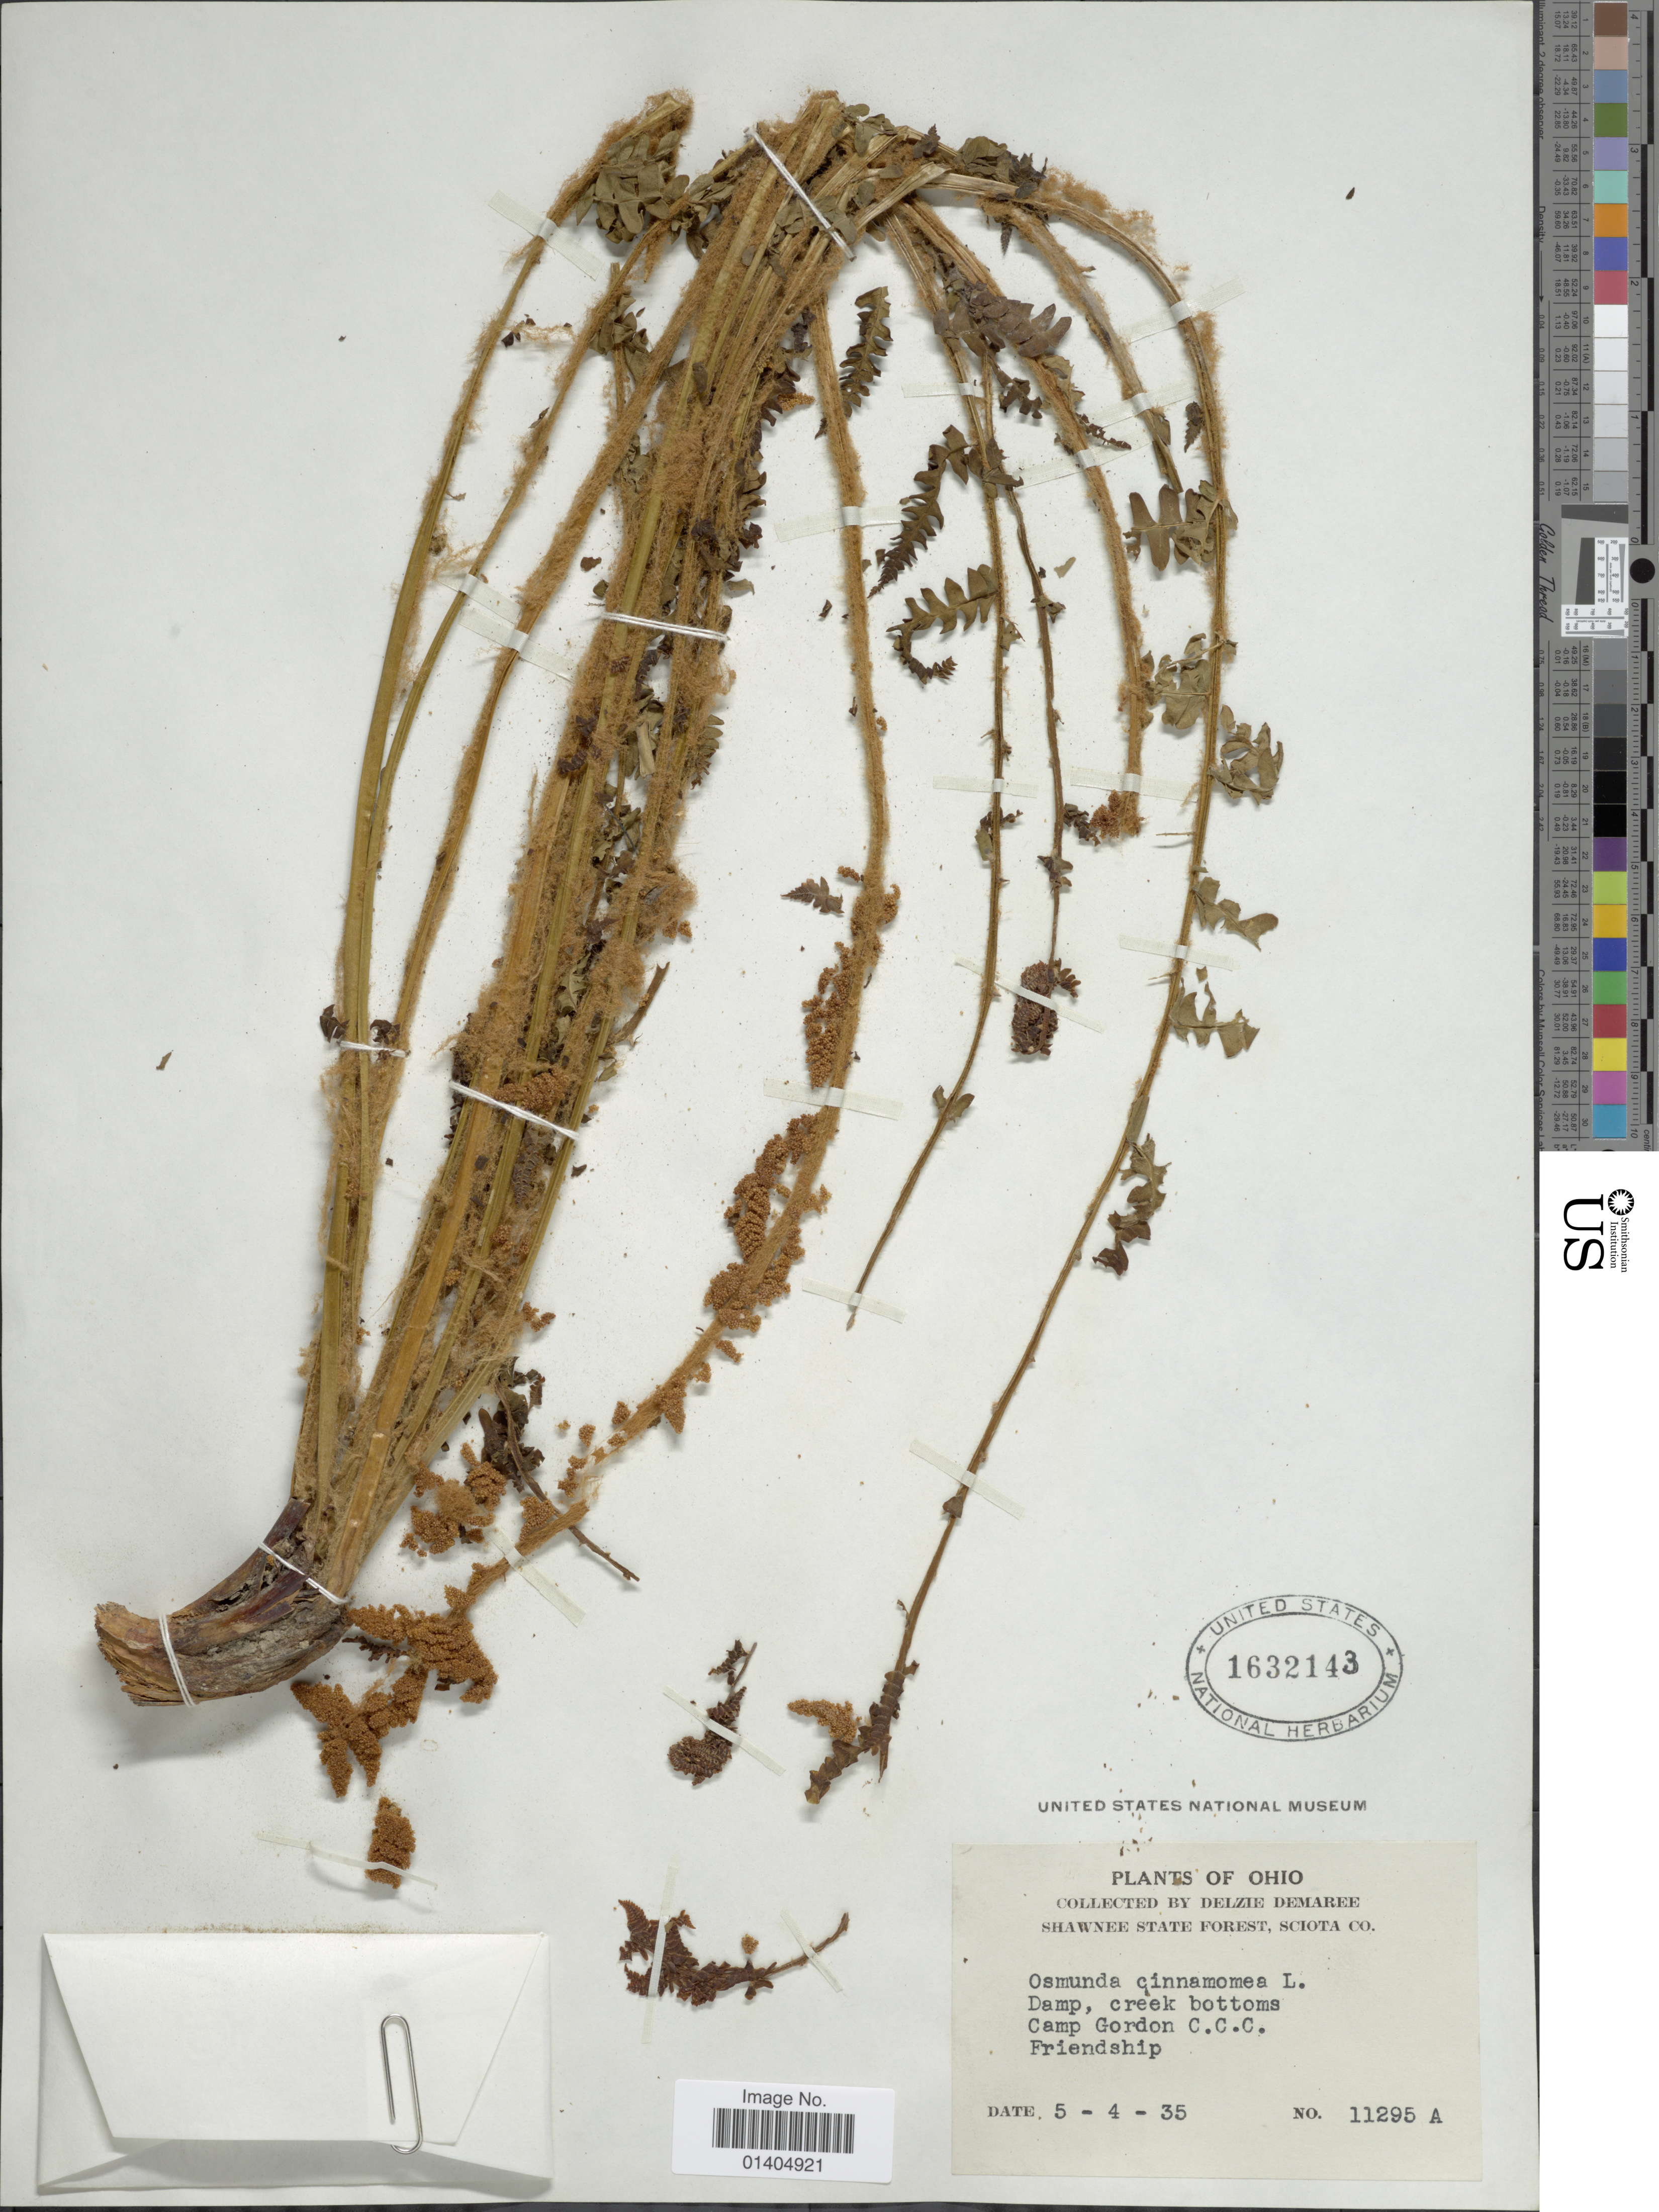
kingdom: Plantae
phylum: Tracheophyta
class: Polypodiopsida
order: Osmundales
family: Osmundaceae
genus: Osmundastrum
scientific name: Osmundastrum cinnamomeum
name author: (L.) C. Presl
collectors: D. Demaree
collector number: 11295A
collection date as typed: Transcribed d/m/y: 5/4/35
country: United States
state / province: Ohio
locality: Damp, creek bottoms, Camp Gordon C.C.C. Friendship. Shawnee State Forest, Sciota Co.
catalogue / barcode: US 1632143